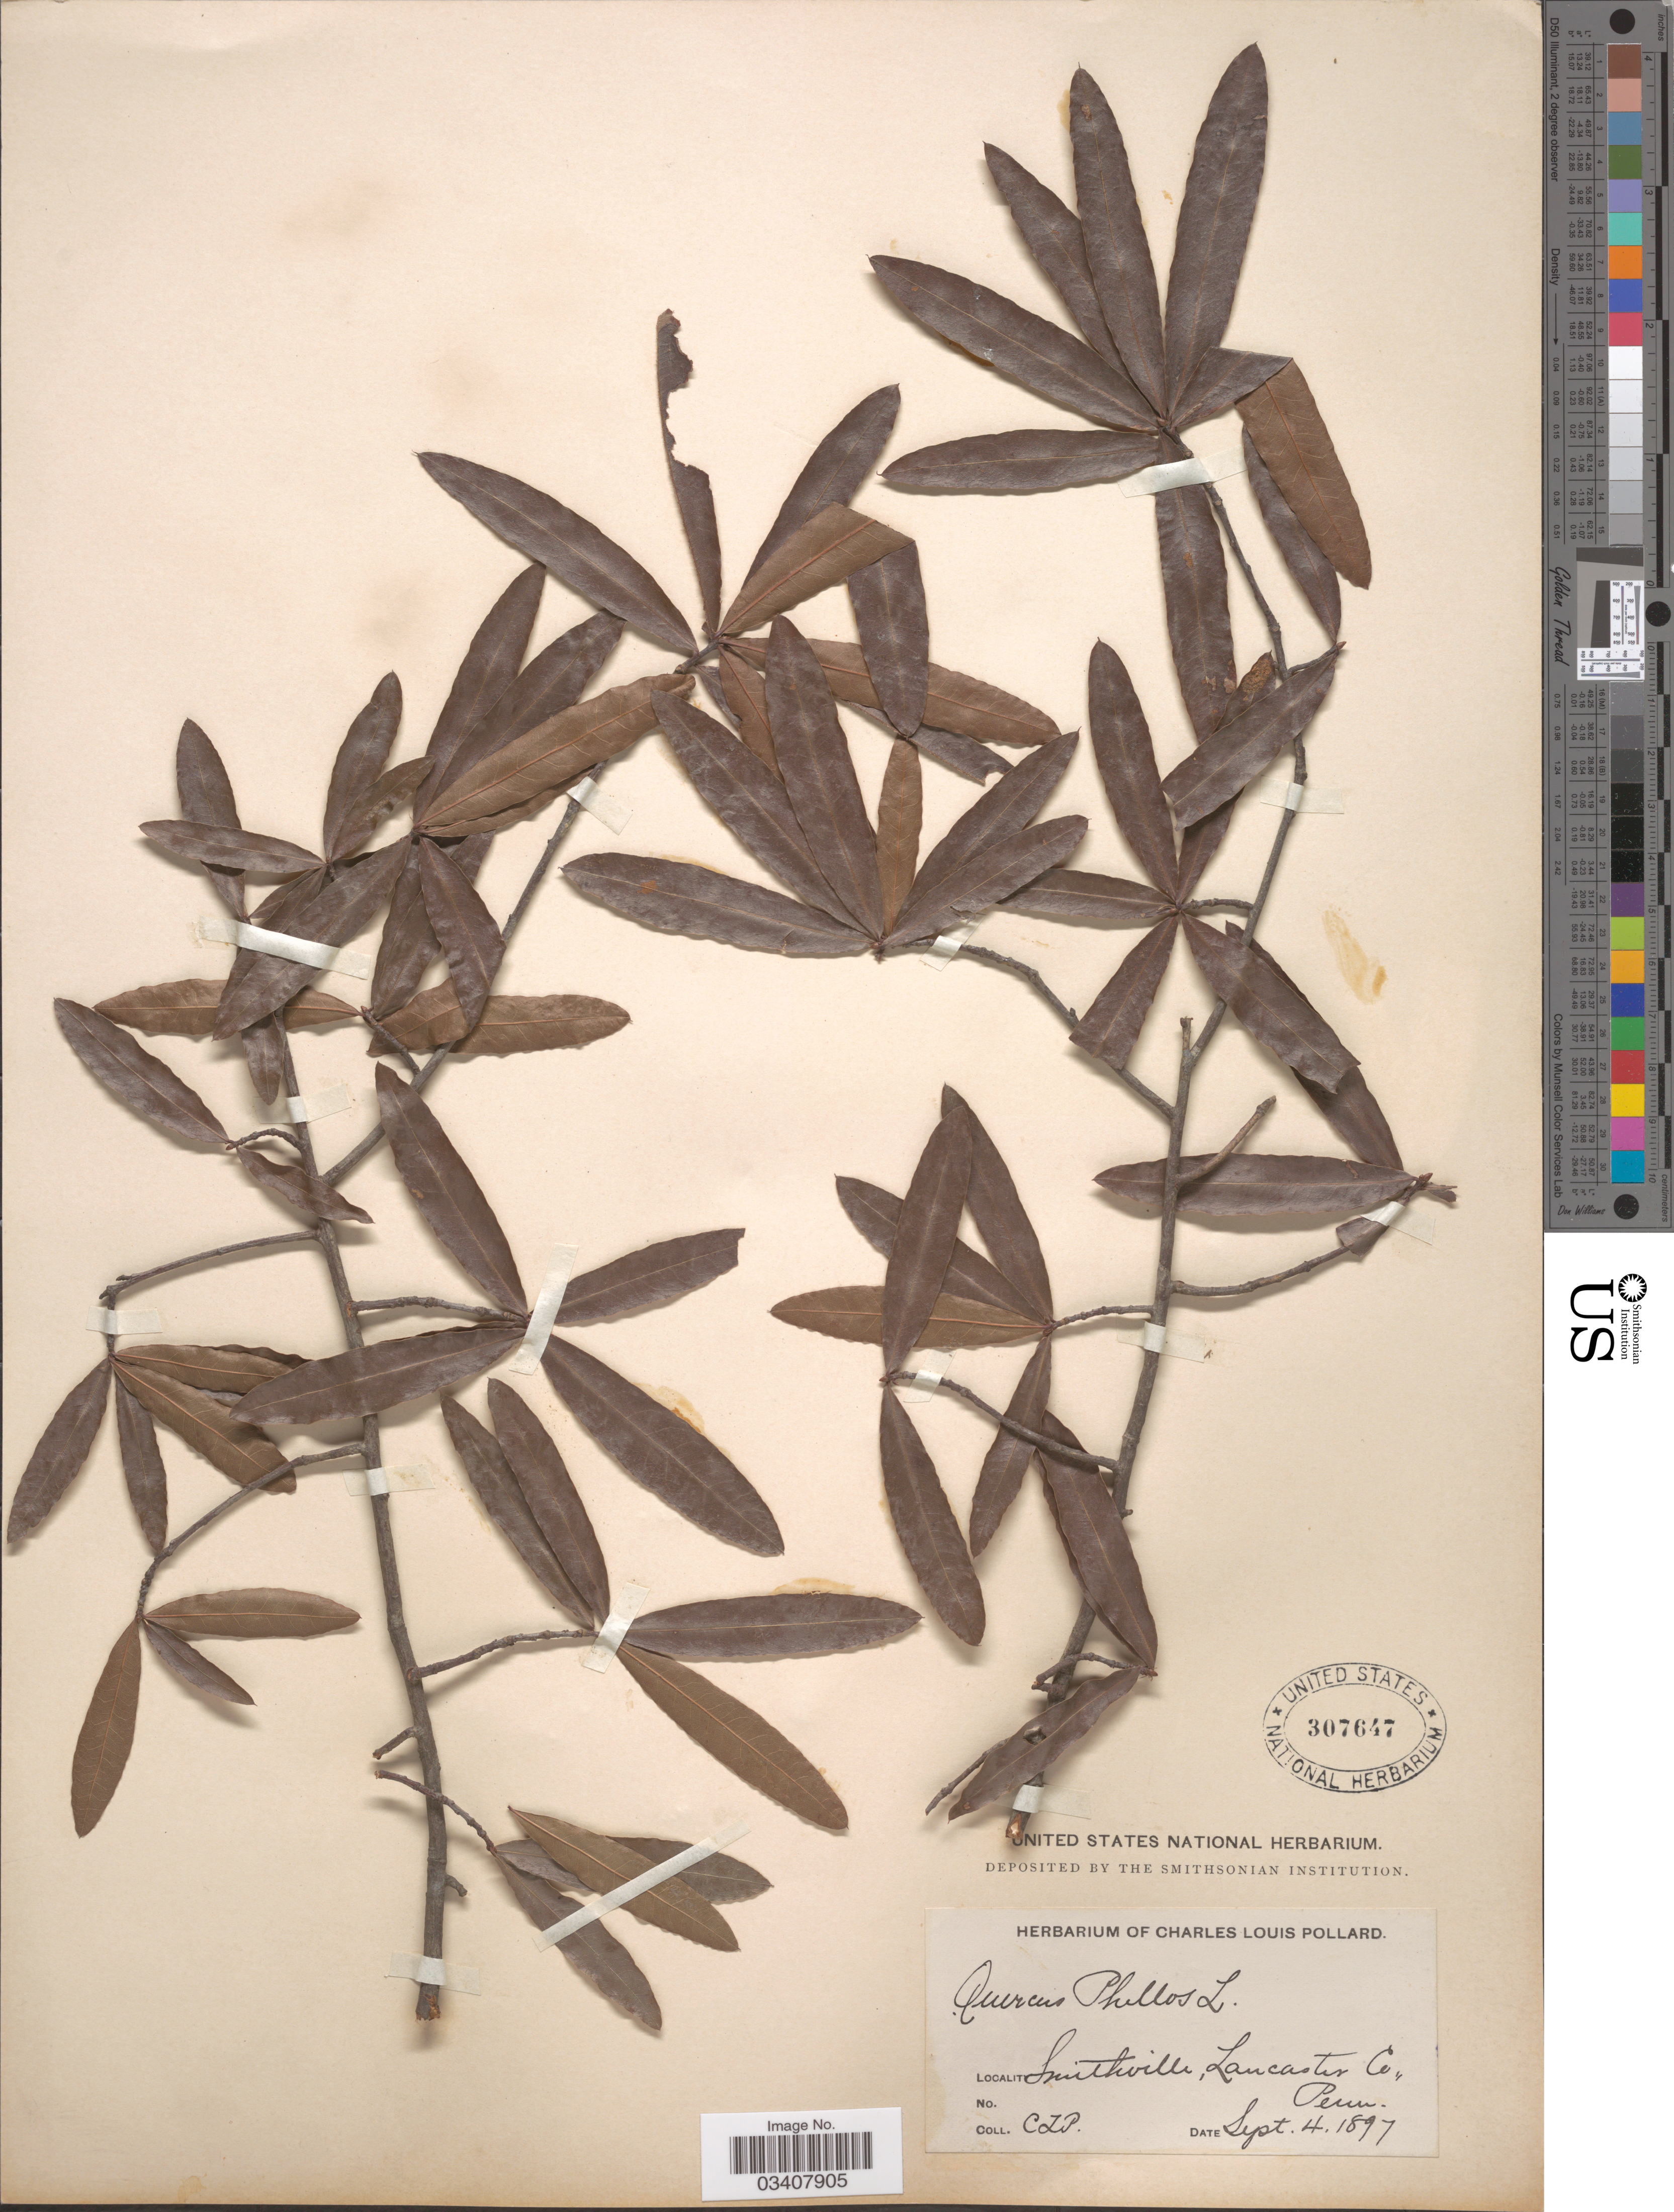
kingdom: Plantae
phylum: Tracheophyta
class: Magnoliopsida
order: Fagales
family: Fagaceae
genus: Quercus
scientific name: Quercus phellos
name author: L.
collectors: C. L. Pollard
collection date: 1897-09-04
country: United States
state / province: Pennsylvania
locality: Smithville, Lancaster Co.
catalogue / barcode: US 307647